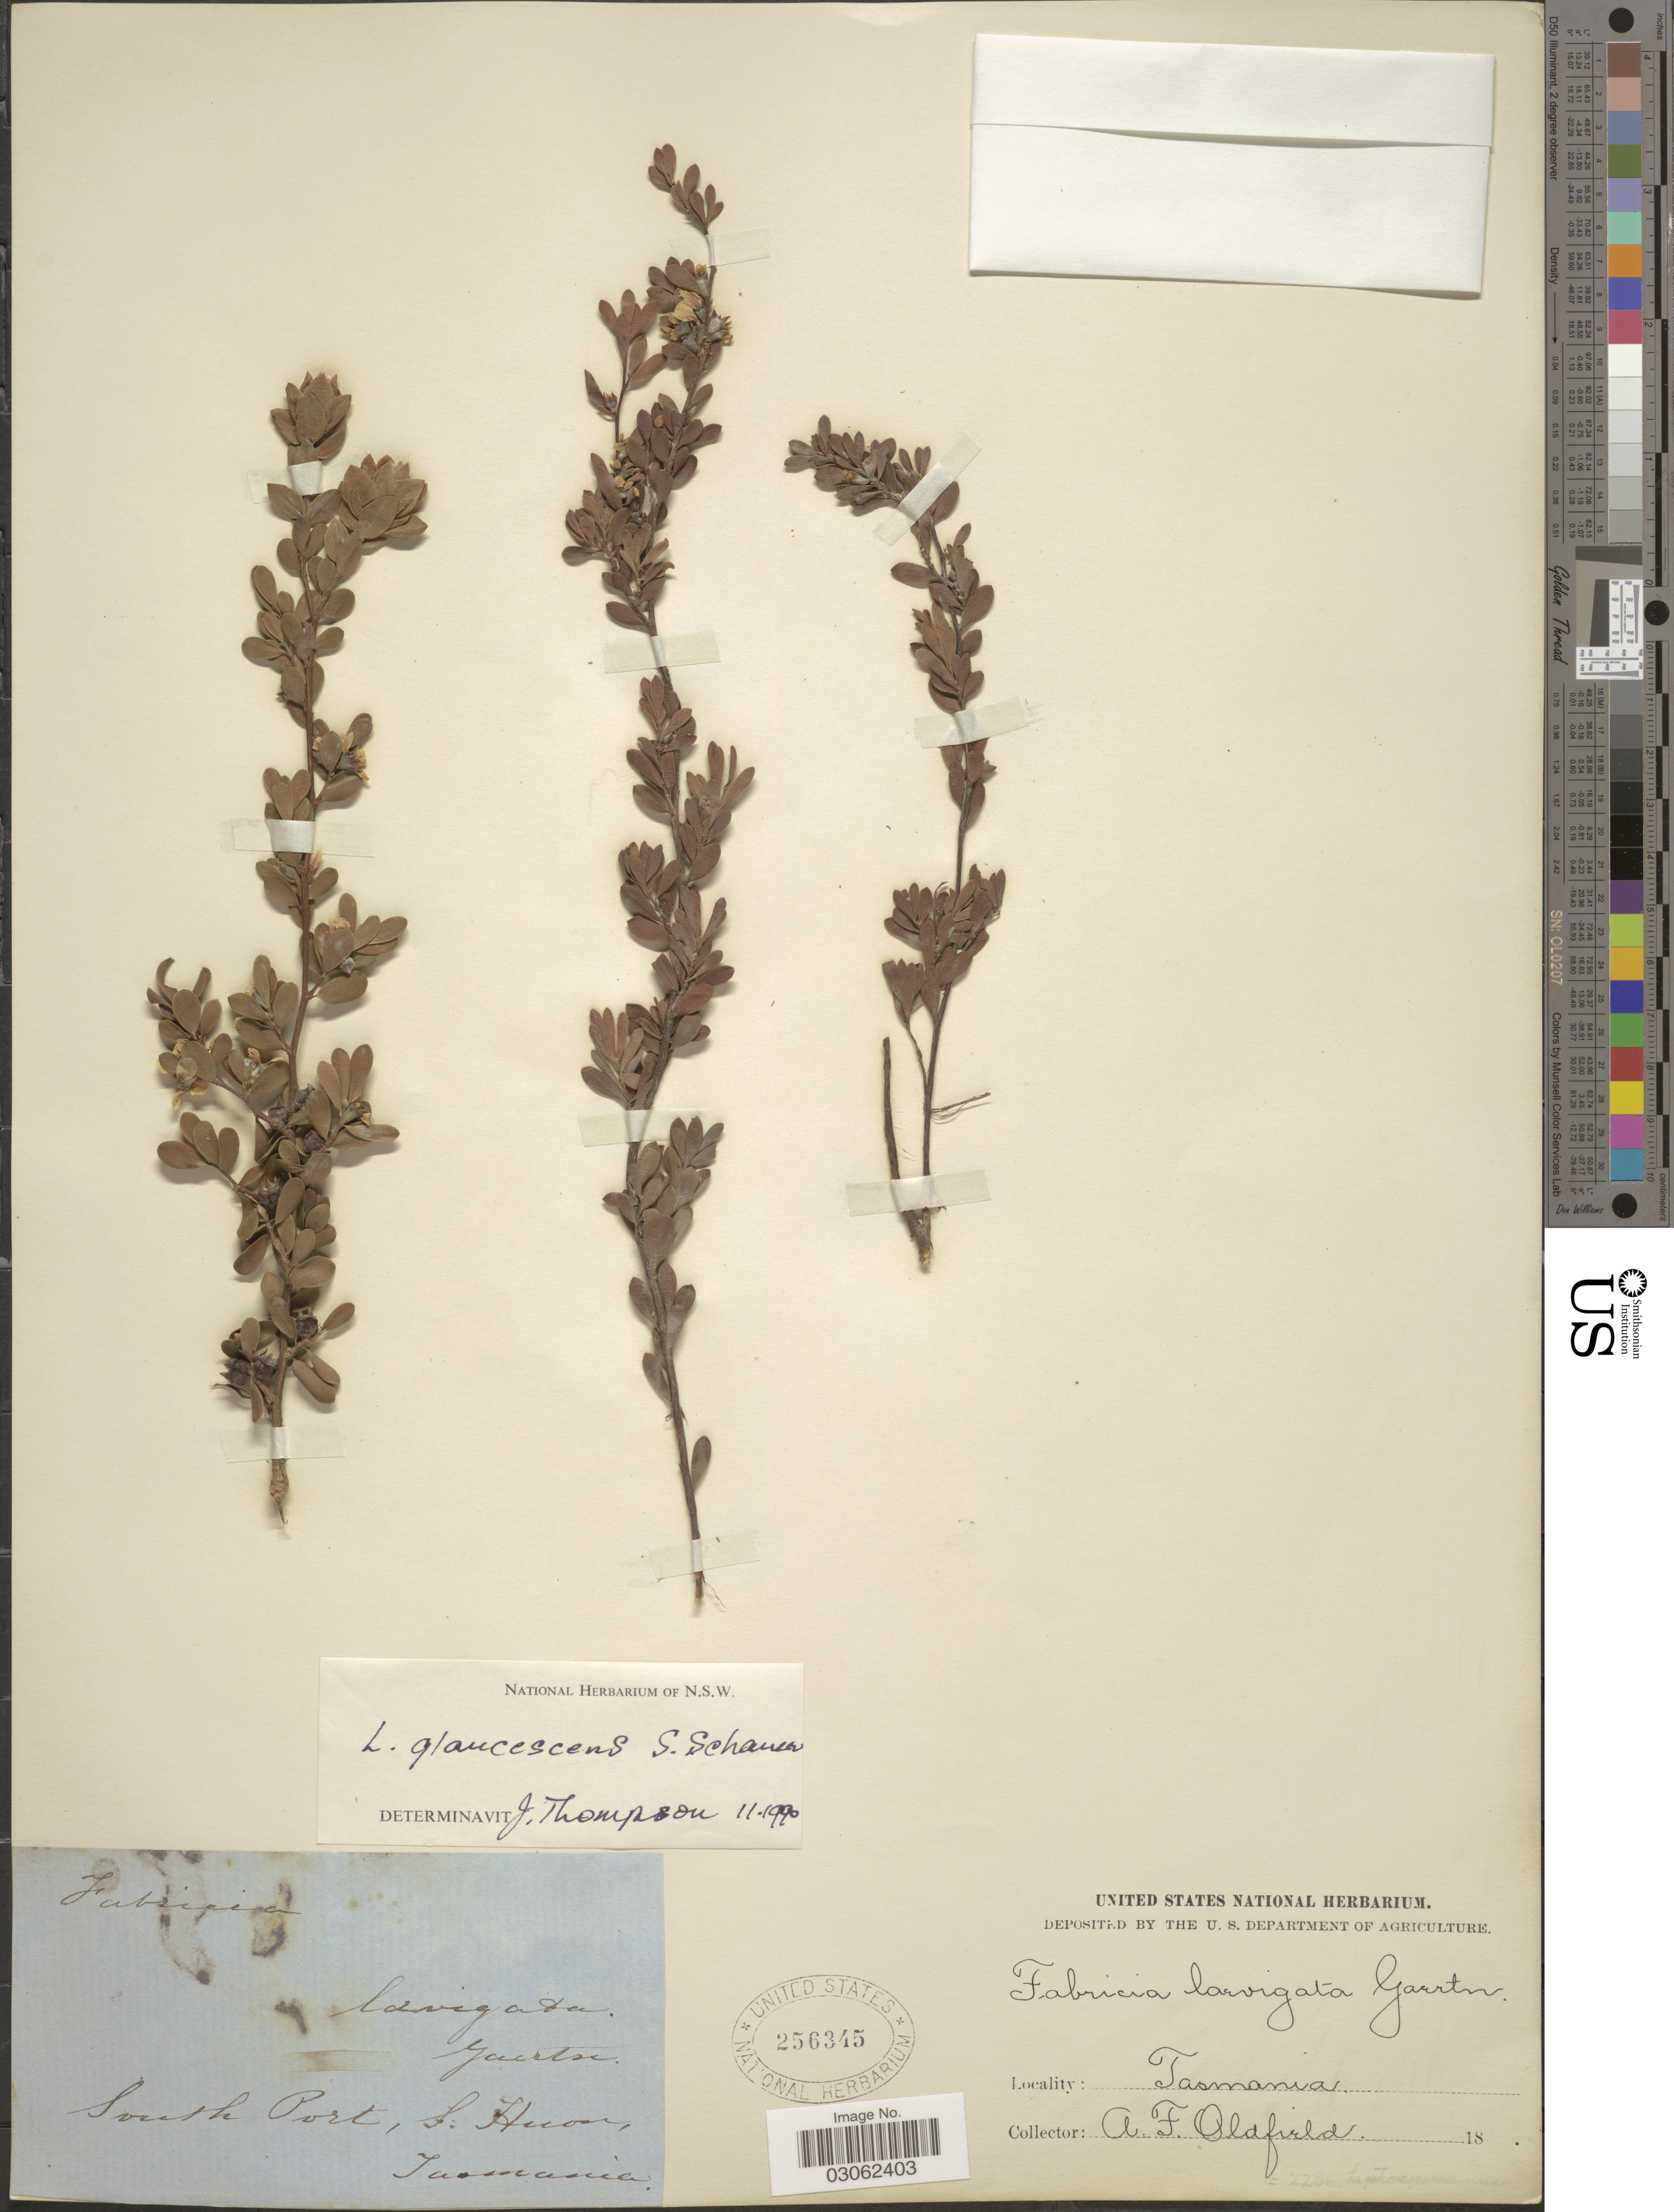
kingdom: Plantae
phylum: Tracheophyta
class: Magnoliopsida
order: Myrtales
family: Myrtaceae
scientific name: Gaudium glaucescens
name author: (Schauer) P.G. Wilson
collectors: A. Oldfield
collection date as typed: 18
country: Australia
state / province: Tasmania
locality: South Port, S. Huon.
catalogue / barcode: US 256345